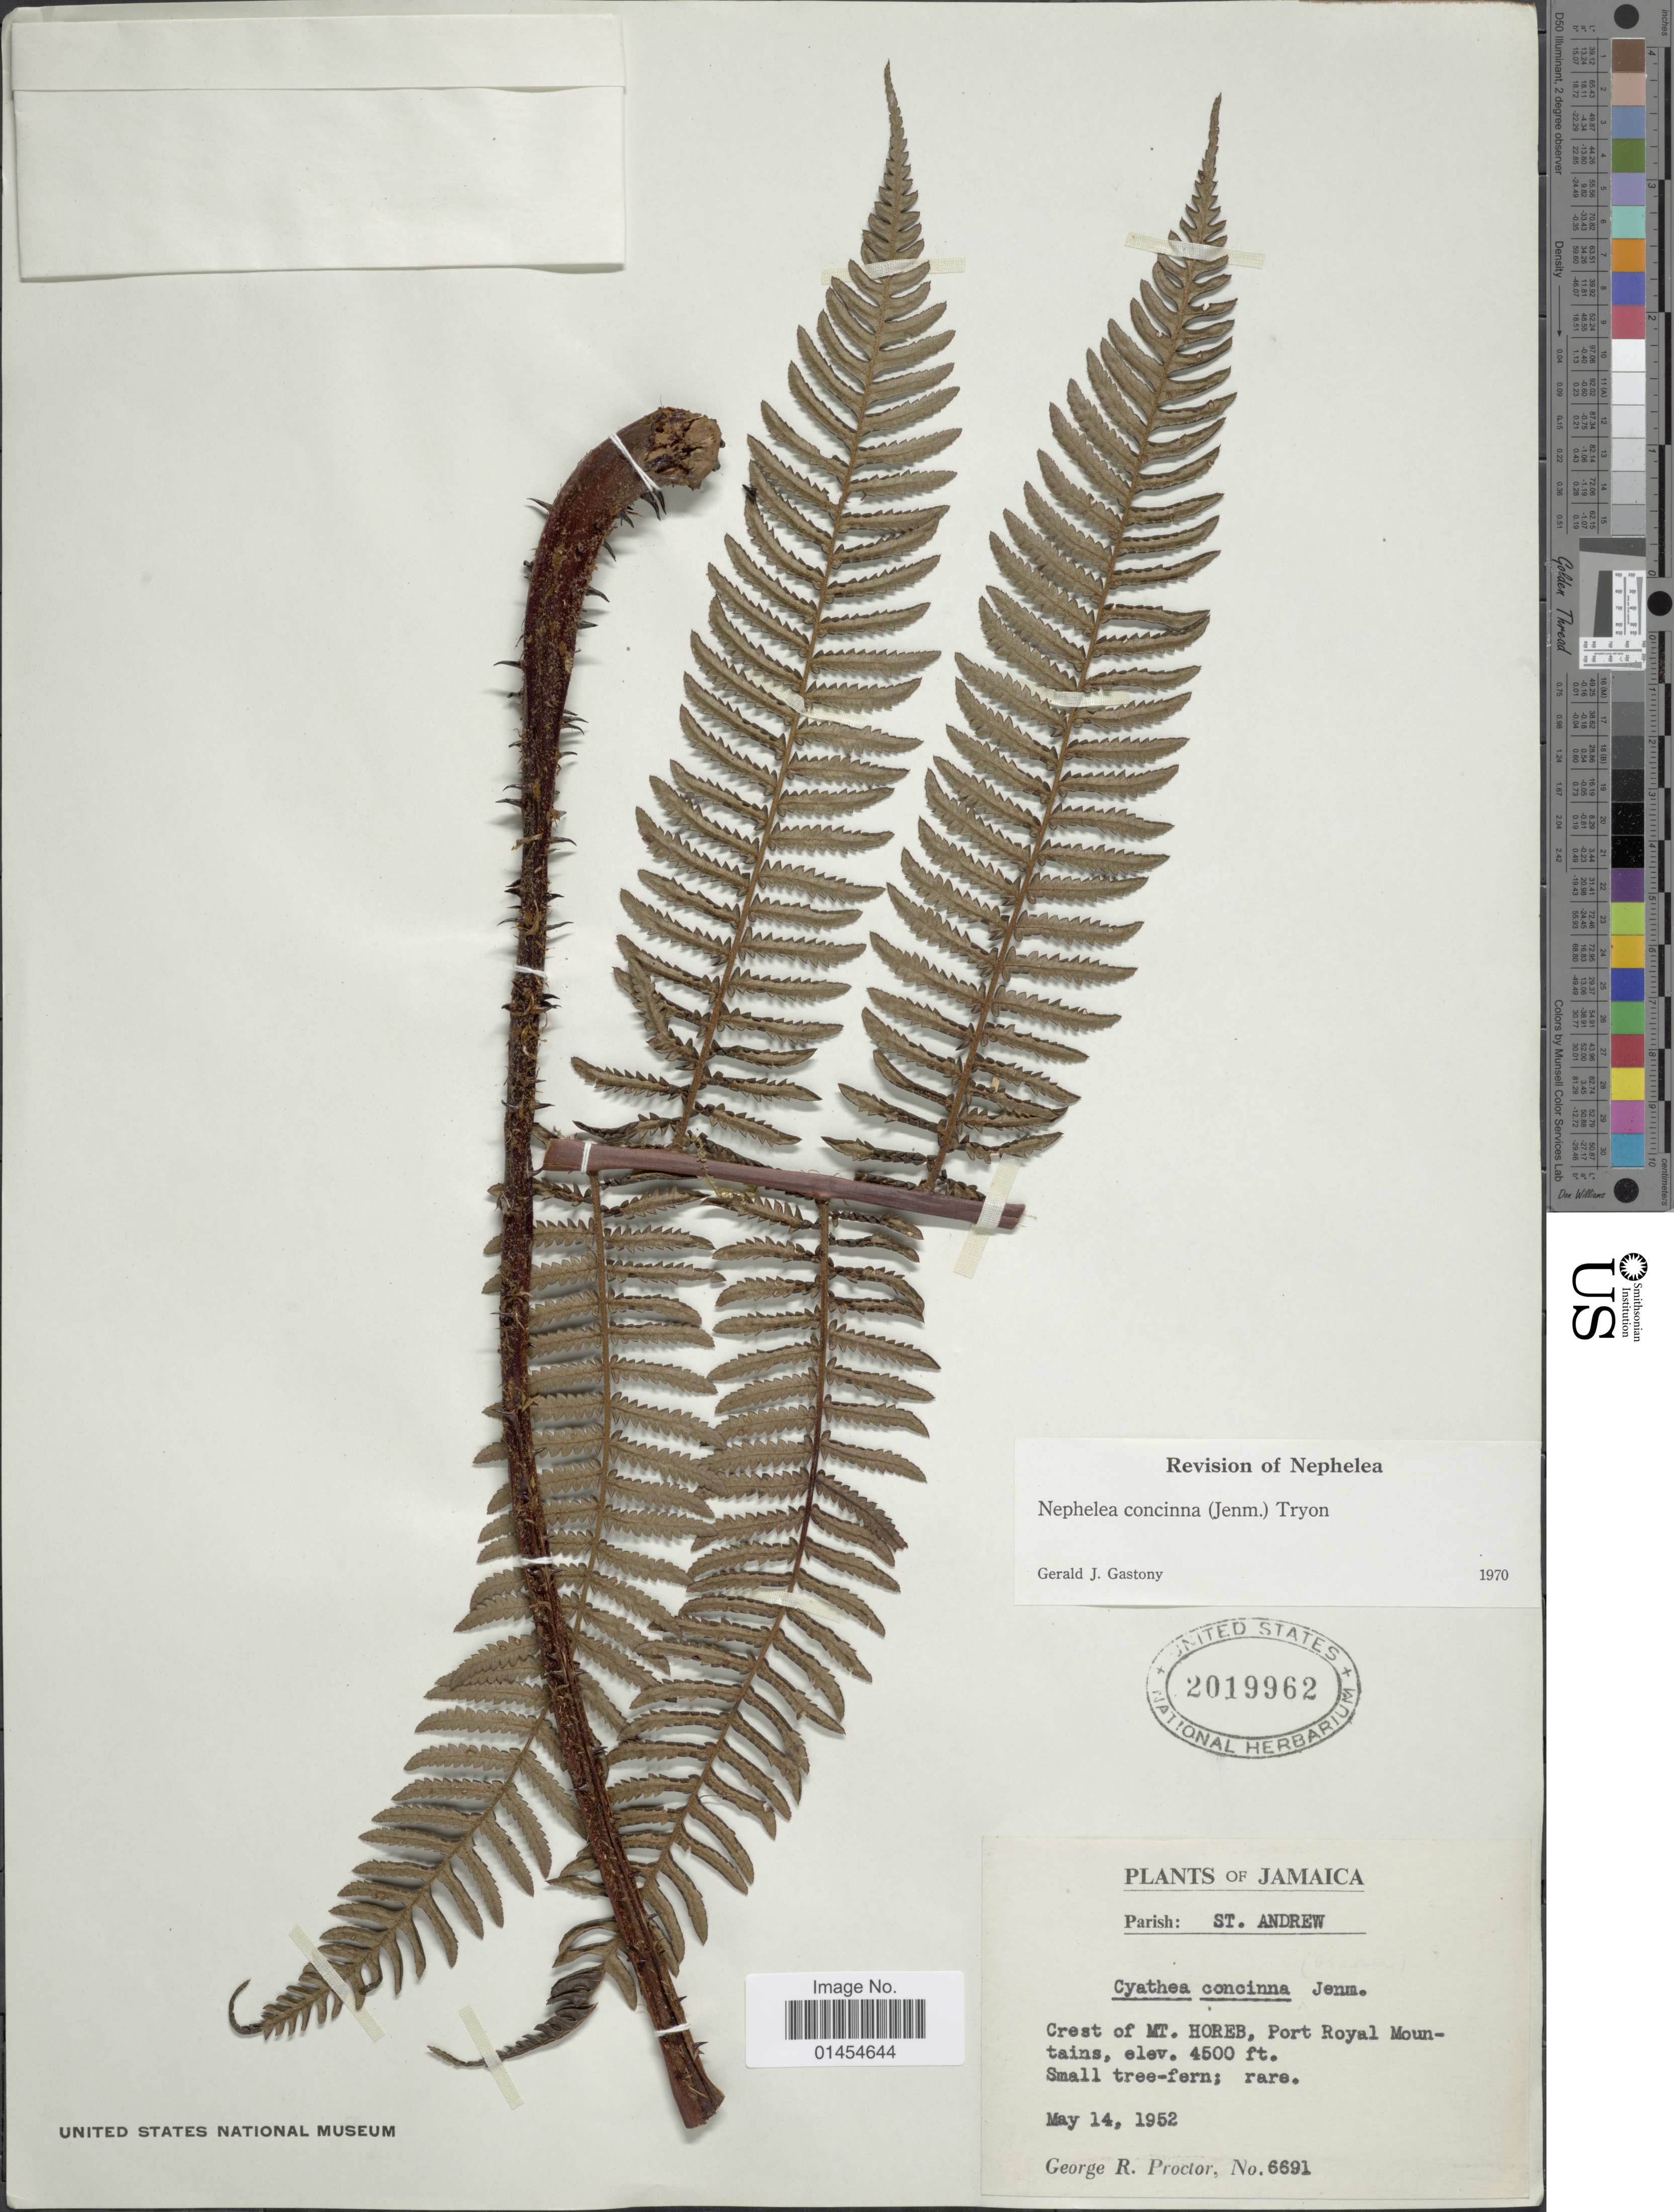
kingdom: Plantae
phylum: Tracheophyta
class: Polypodiopsida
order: Cyatheales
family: Cyatheaceae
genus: Alsophila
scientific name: Alsophila concinna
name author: Baker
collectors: G. R. Proctor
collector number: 6691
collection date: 1952-05-14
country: Jamaica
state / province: Saint Andrew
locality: Crest of Mt. Horeb, Port Royal Mountains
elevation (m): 1372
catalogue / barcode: US 2019962